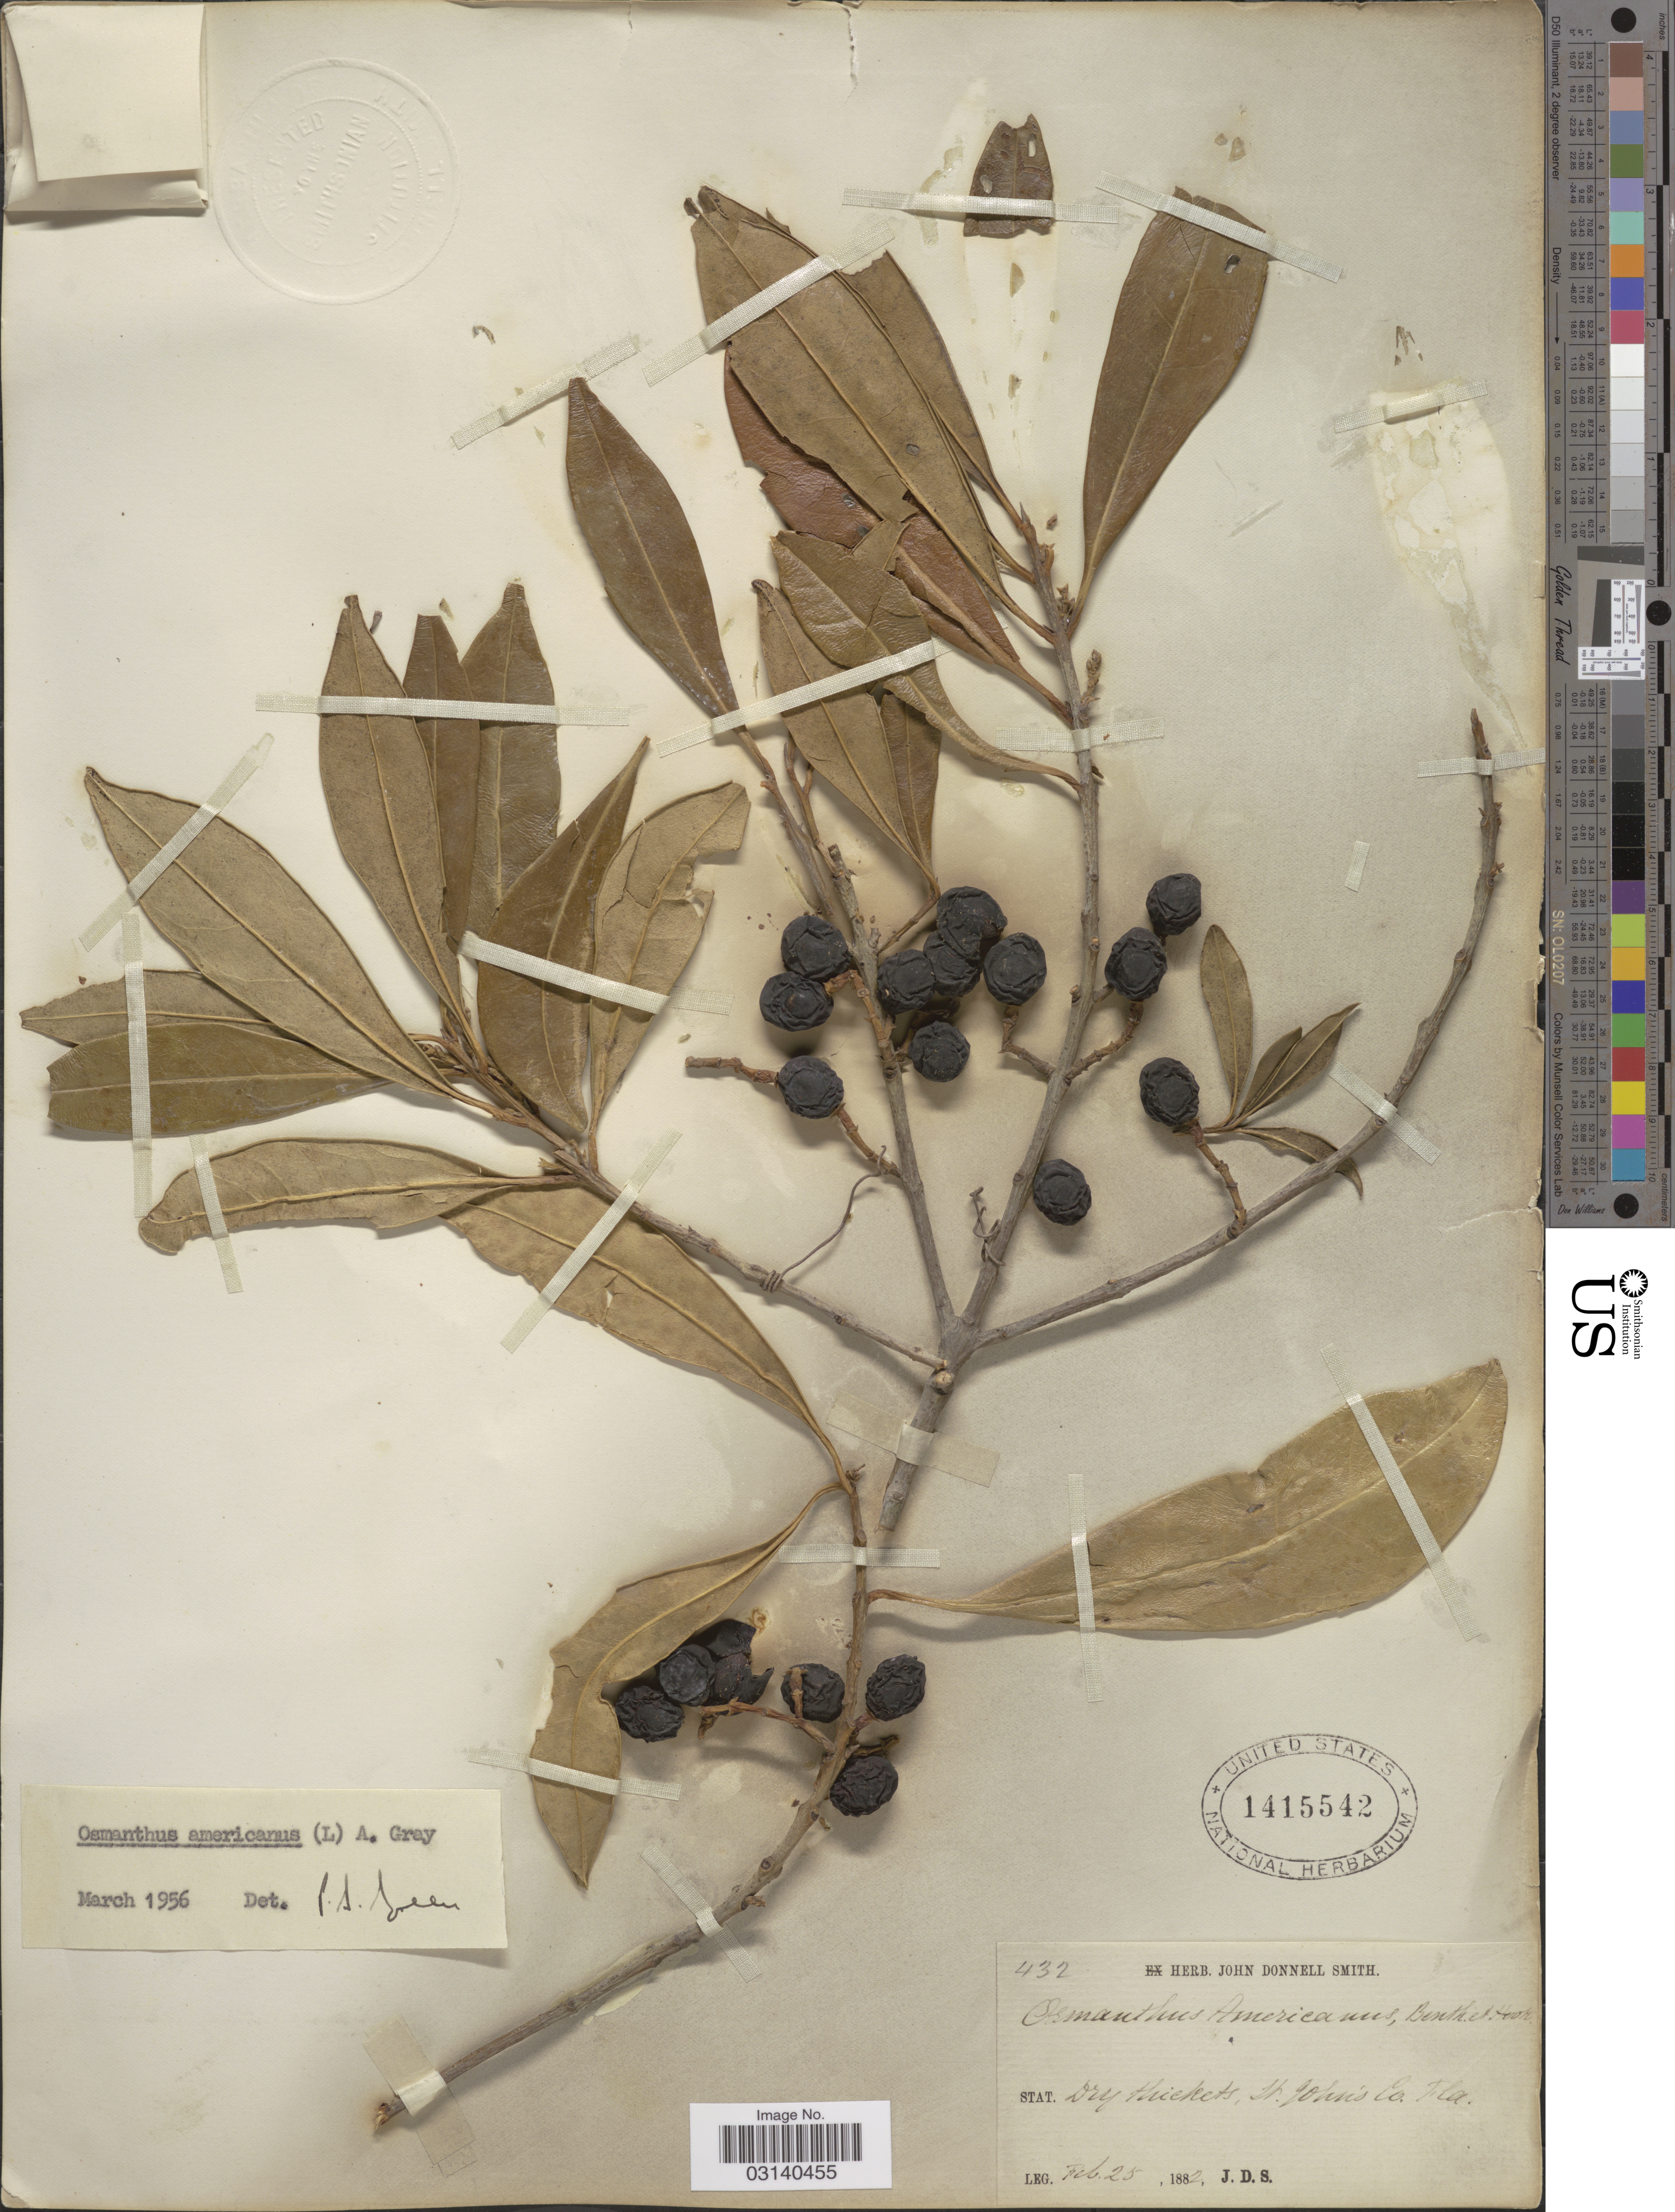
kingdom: Plantae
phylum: Tracheophyta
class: Magnoliopsida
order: Lamiales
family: Oleaceae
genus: Osmanthus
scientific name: Osmanthus americanus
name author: (L.) A. Gray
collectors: J. Donnell Smith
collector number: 432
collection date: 1882-02-25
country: United States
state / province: Florida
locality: Stat. Dry thickets, St. John's Co.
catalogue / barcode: US 1415542